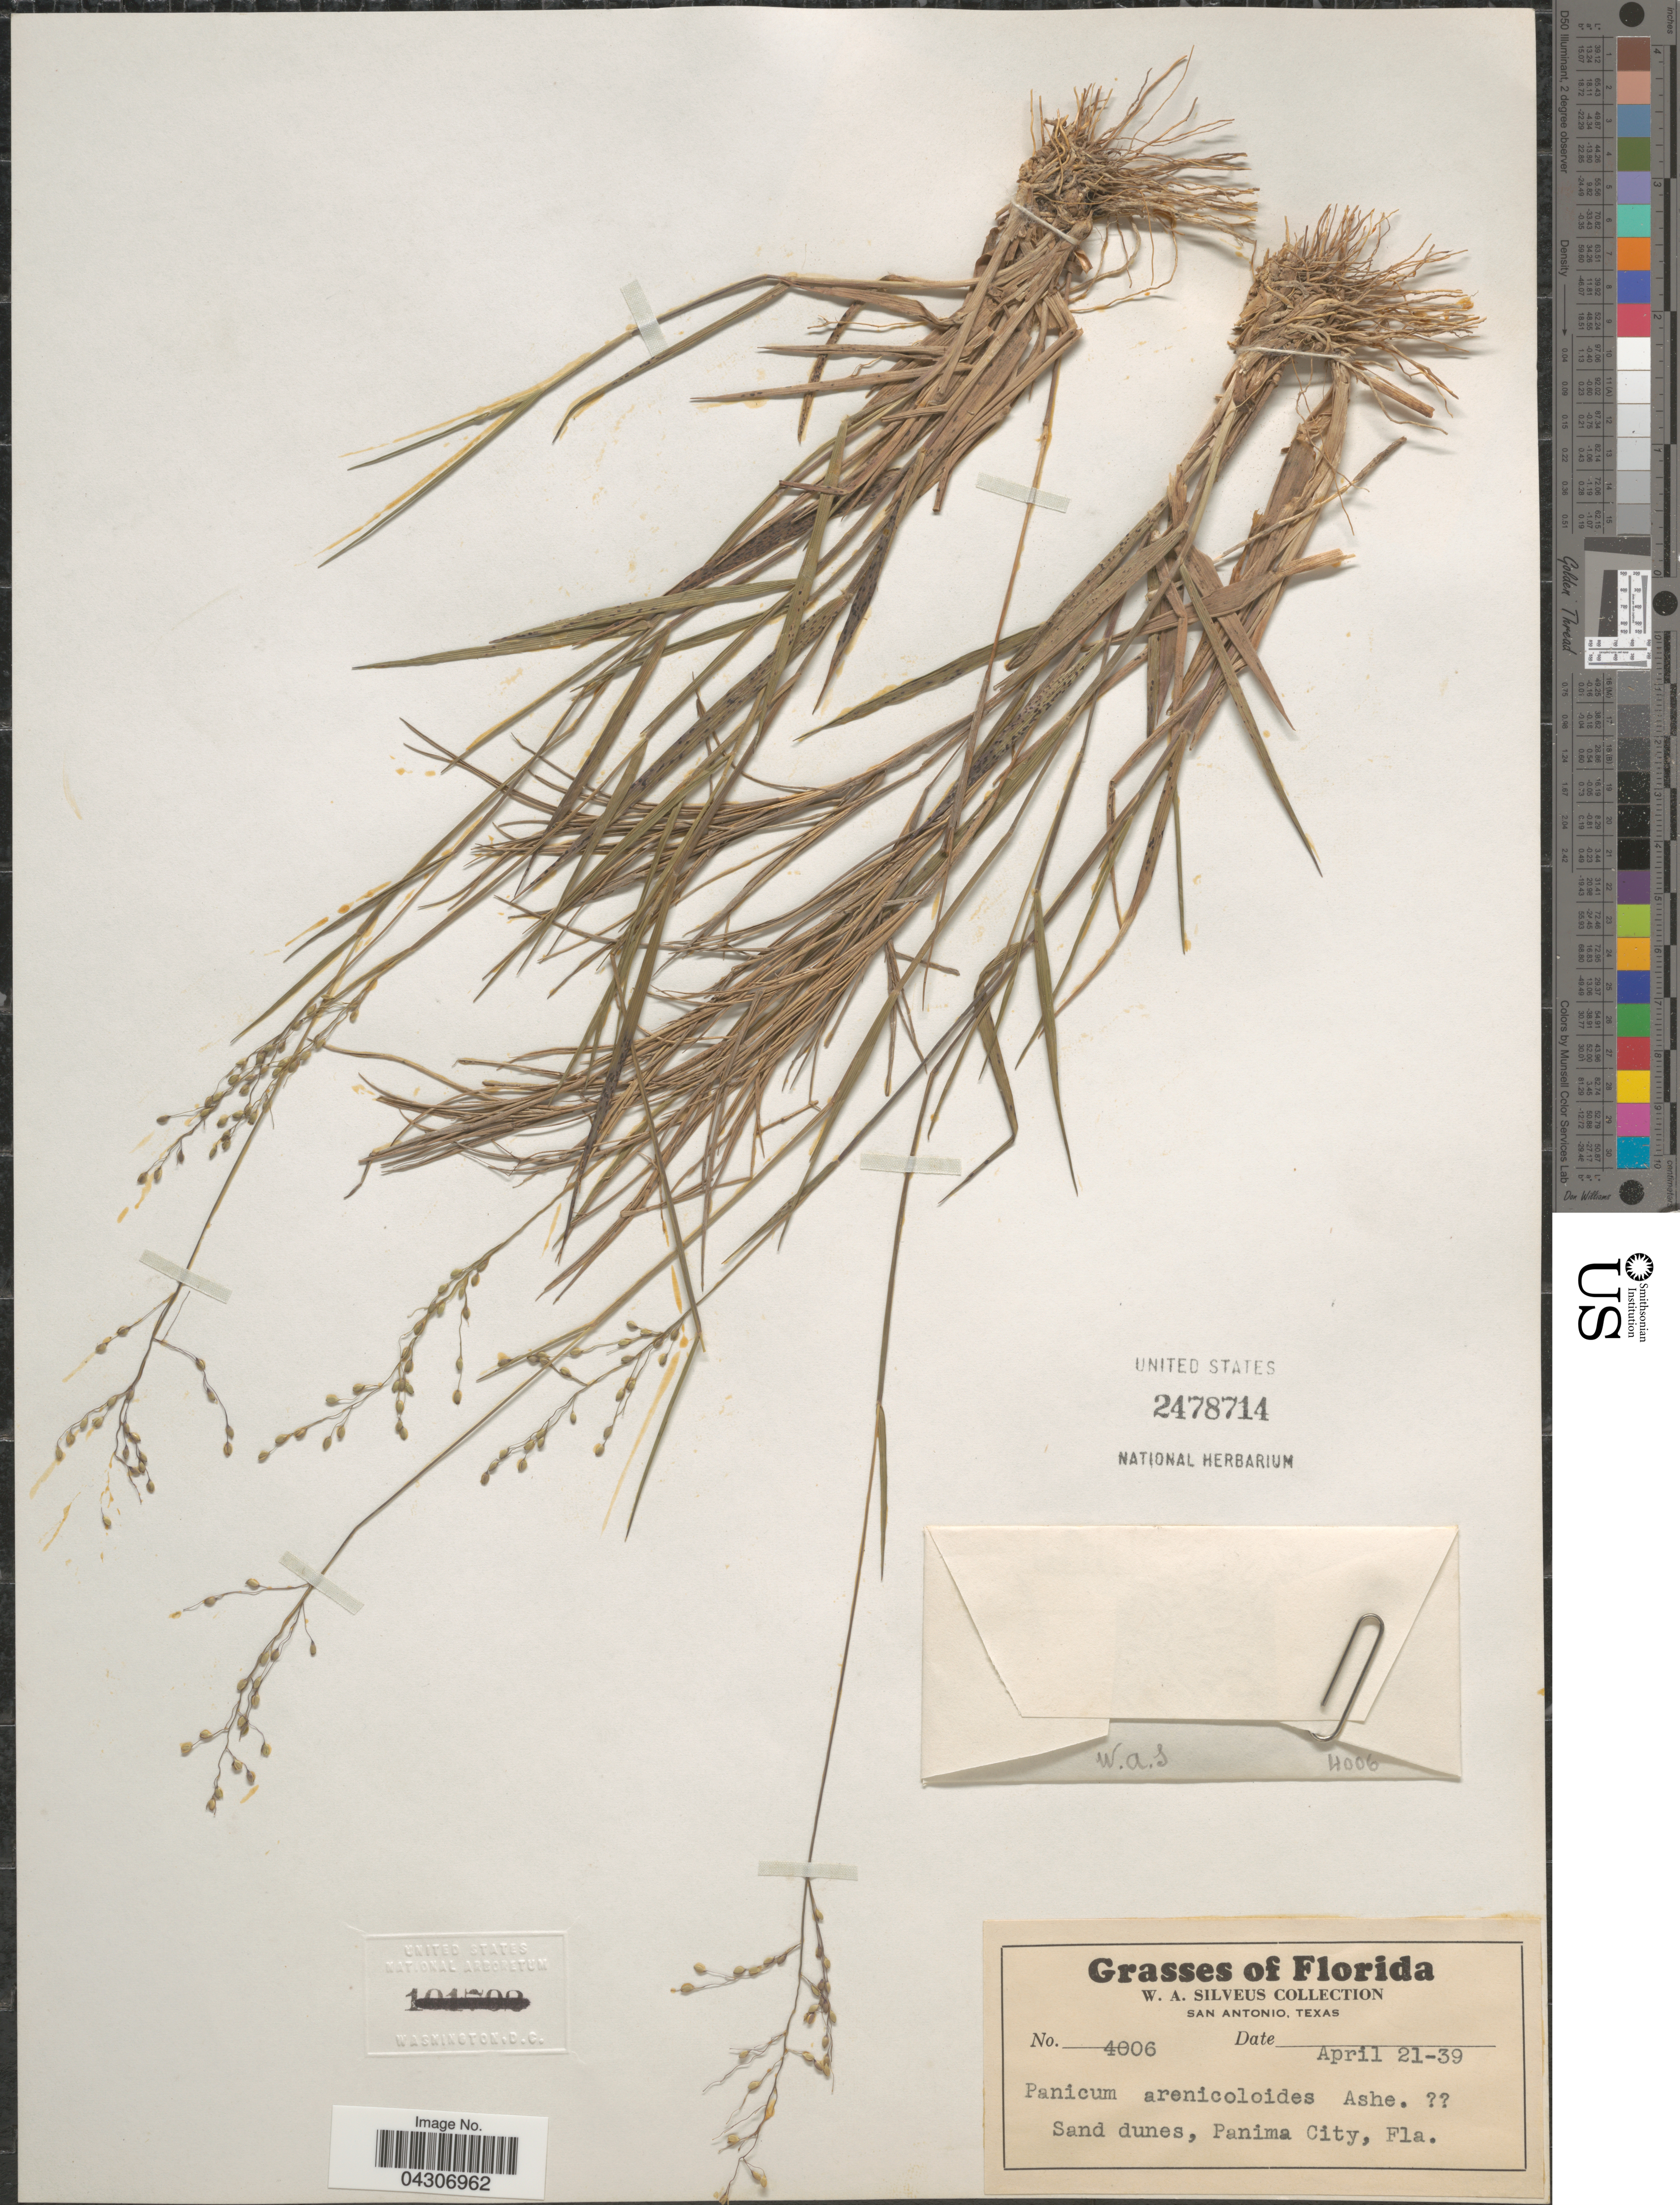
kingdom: Plantae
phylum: Tracheophyta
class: Liliopsida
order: Poales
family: Poaceae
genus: Dichanthelium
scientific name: Dichanthelium aciculare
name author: (Desv. ex Poir.) Gould & C.A. Clark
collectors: W. Silveus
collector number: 4006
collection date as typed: Transcribed d/m/y: 21/4/39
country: United States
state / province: Florida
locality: Sand dunes, Panima City.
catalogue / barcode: US 2478714